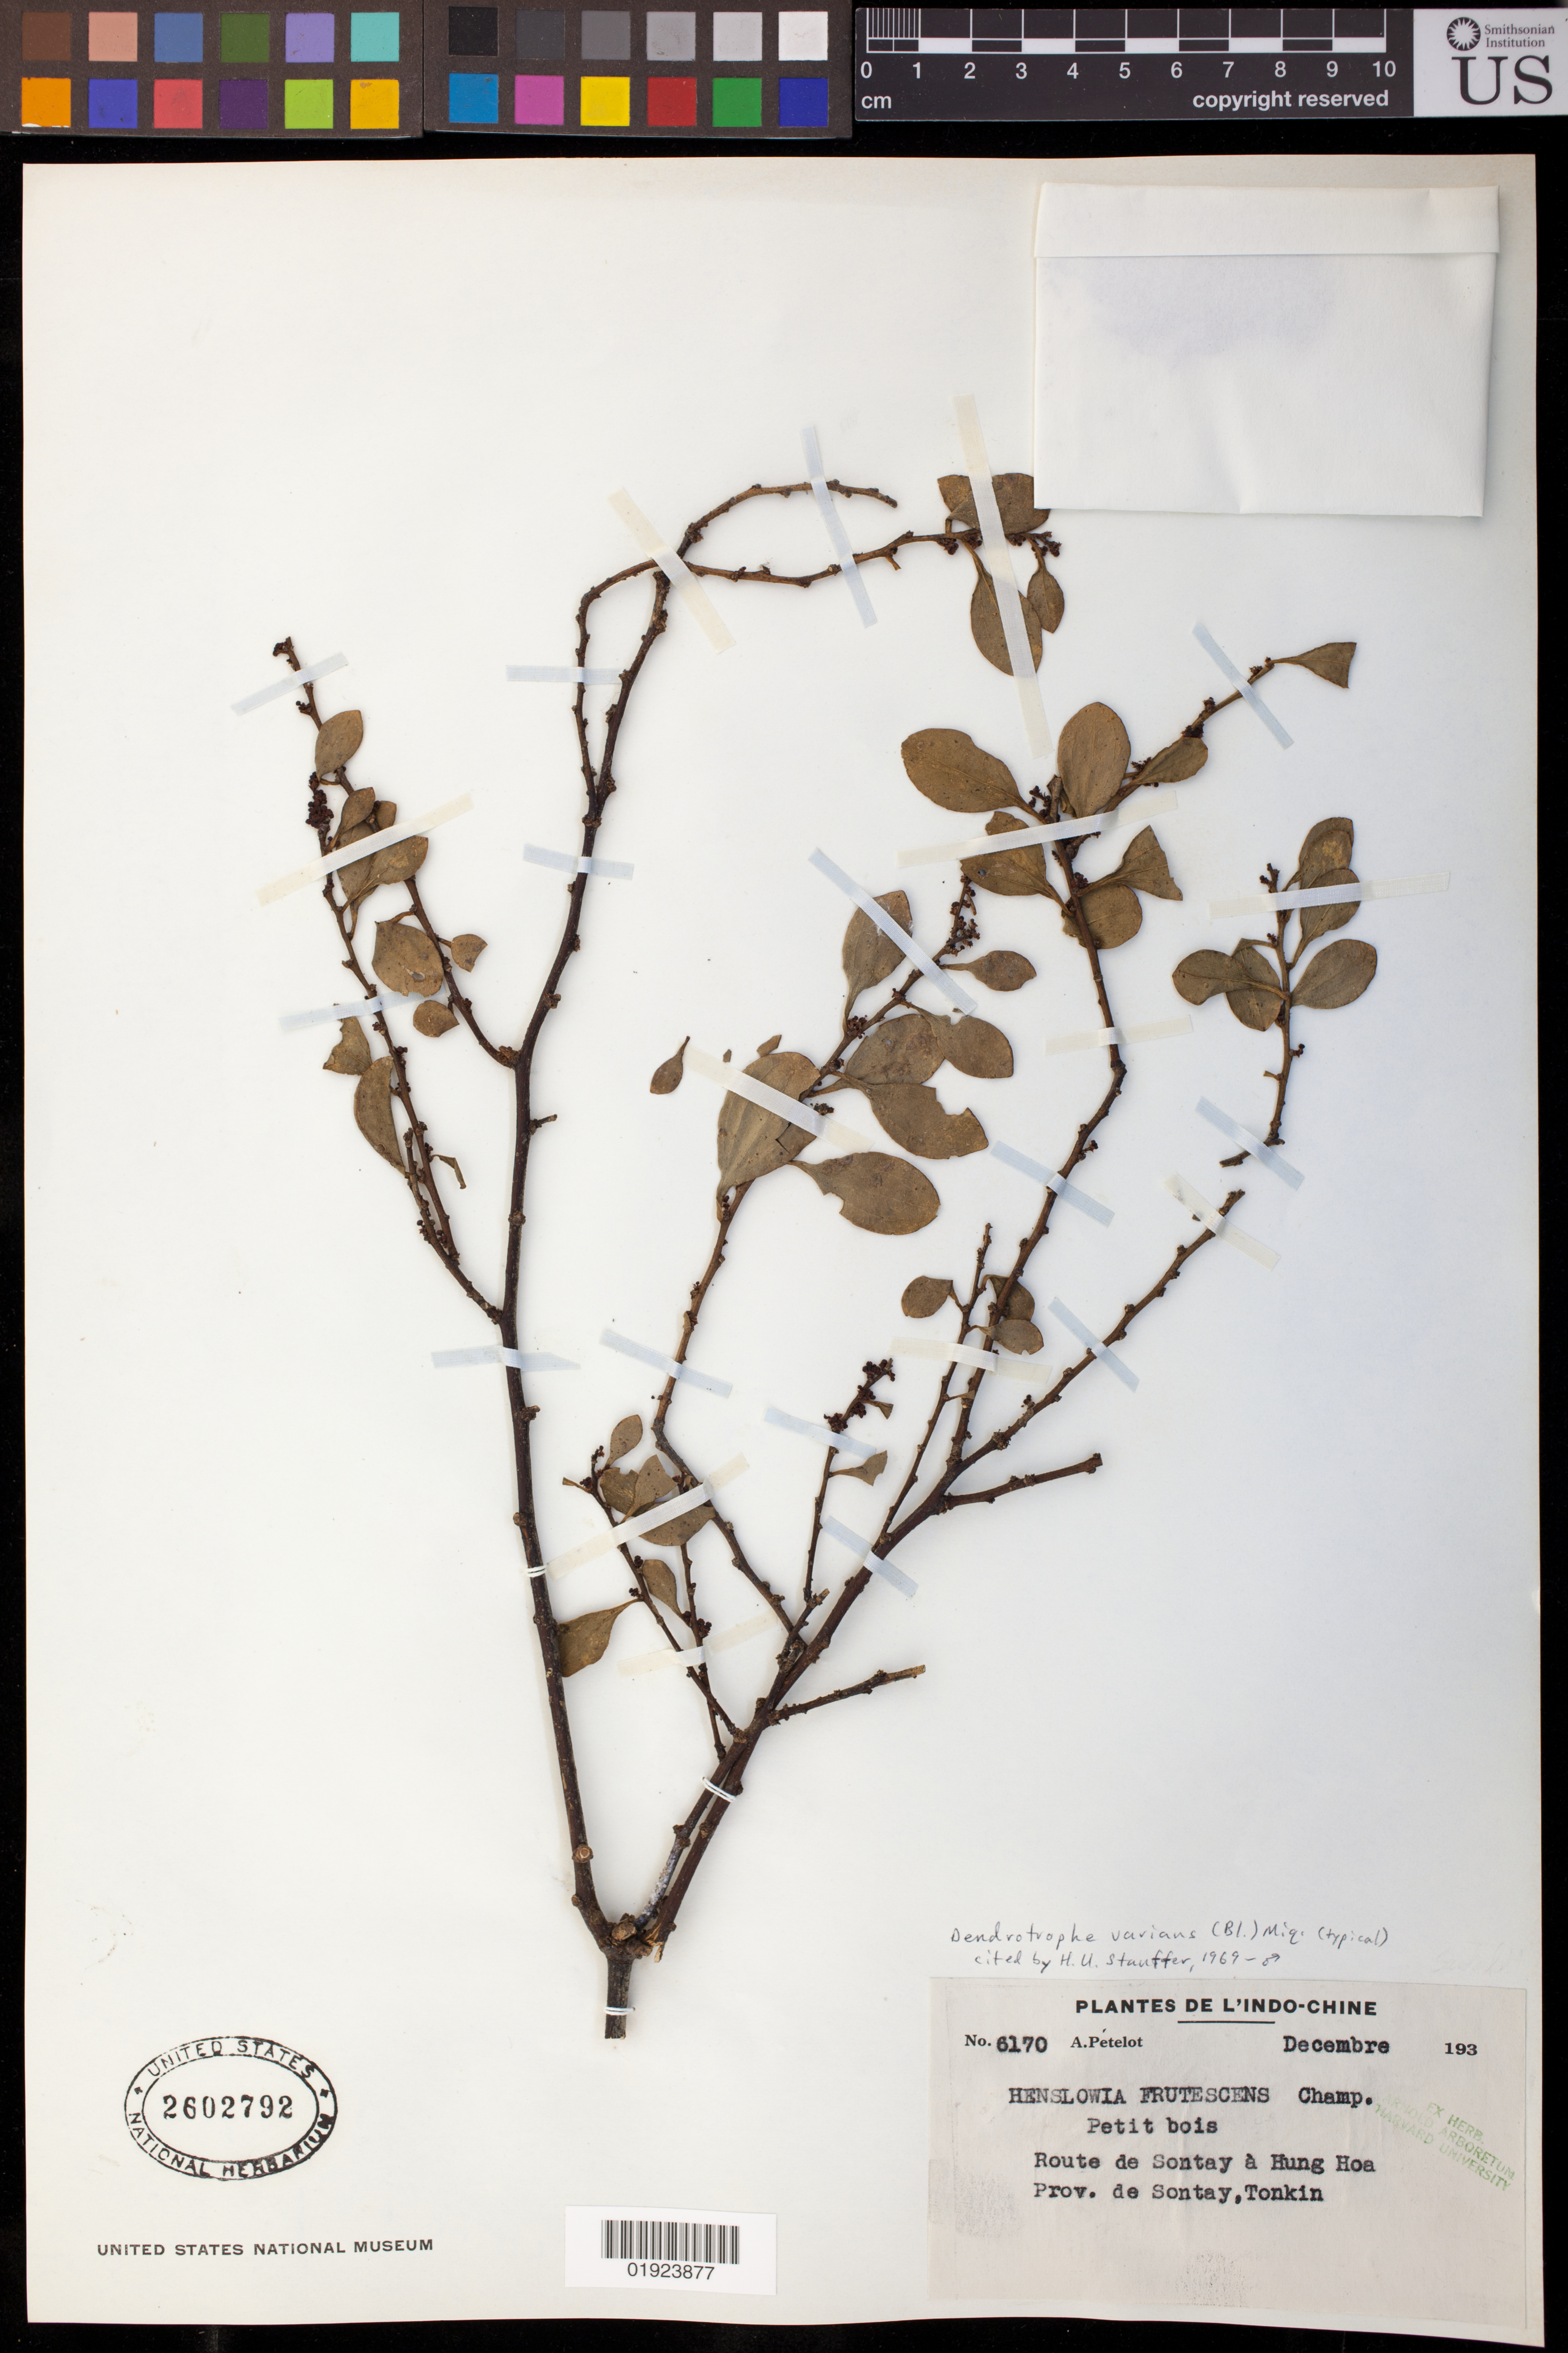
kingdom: Plantae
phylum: Tracheophyta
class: Magnoliopsida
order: Santalales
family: Amphorogynaceae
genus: Dendrotrophe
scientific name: Dendrotrophe varians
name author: (Blume) Miq.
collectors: A. Petelot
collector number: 6170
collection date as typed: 193x-12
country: Vietnam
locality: Route de Sontay á Hung Hoa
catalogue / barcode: US 2602792